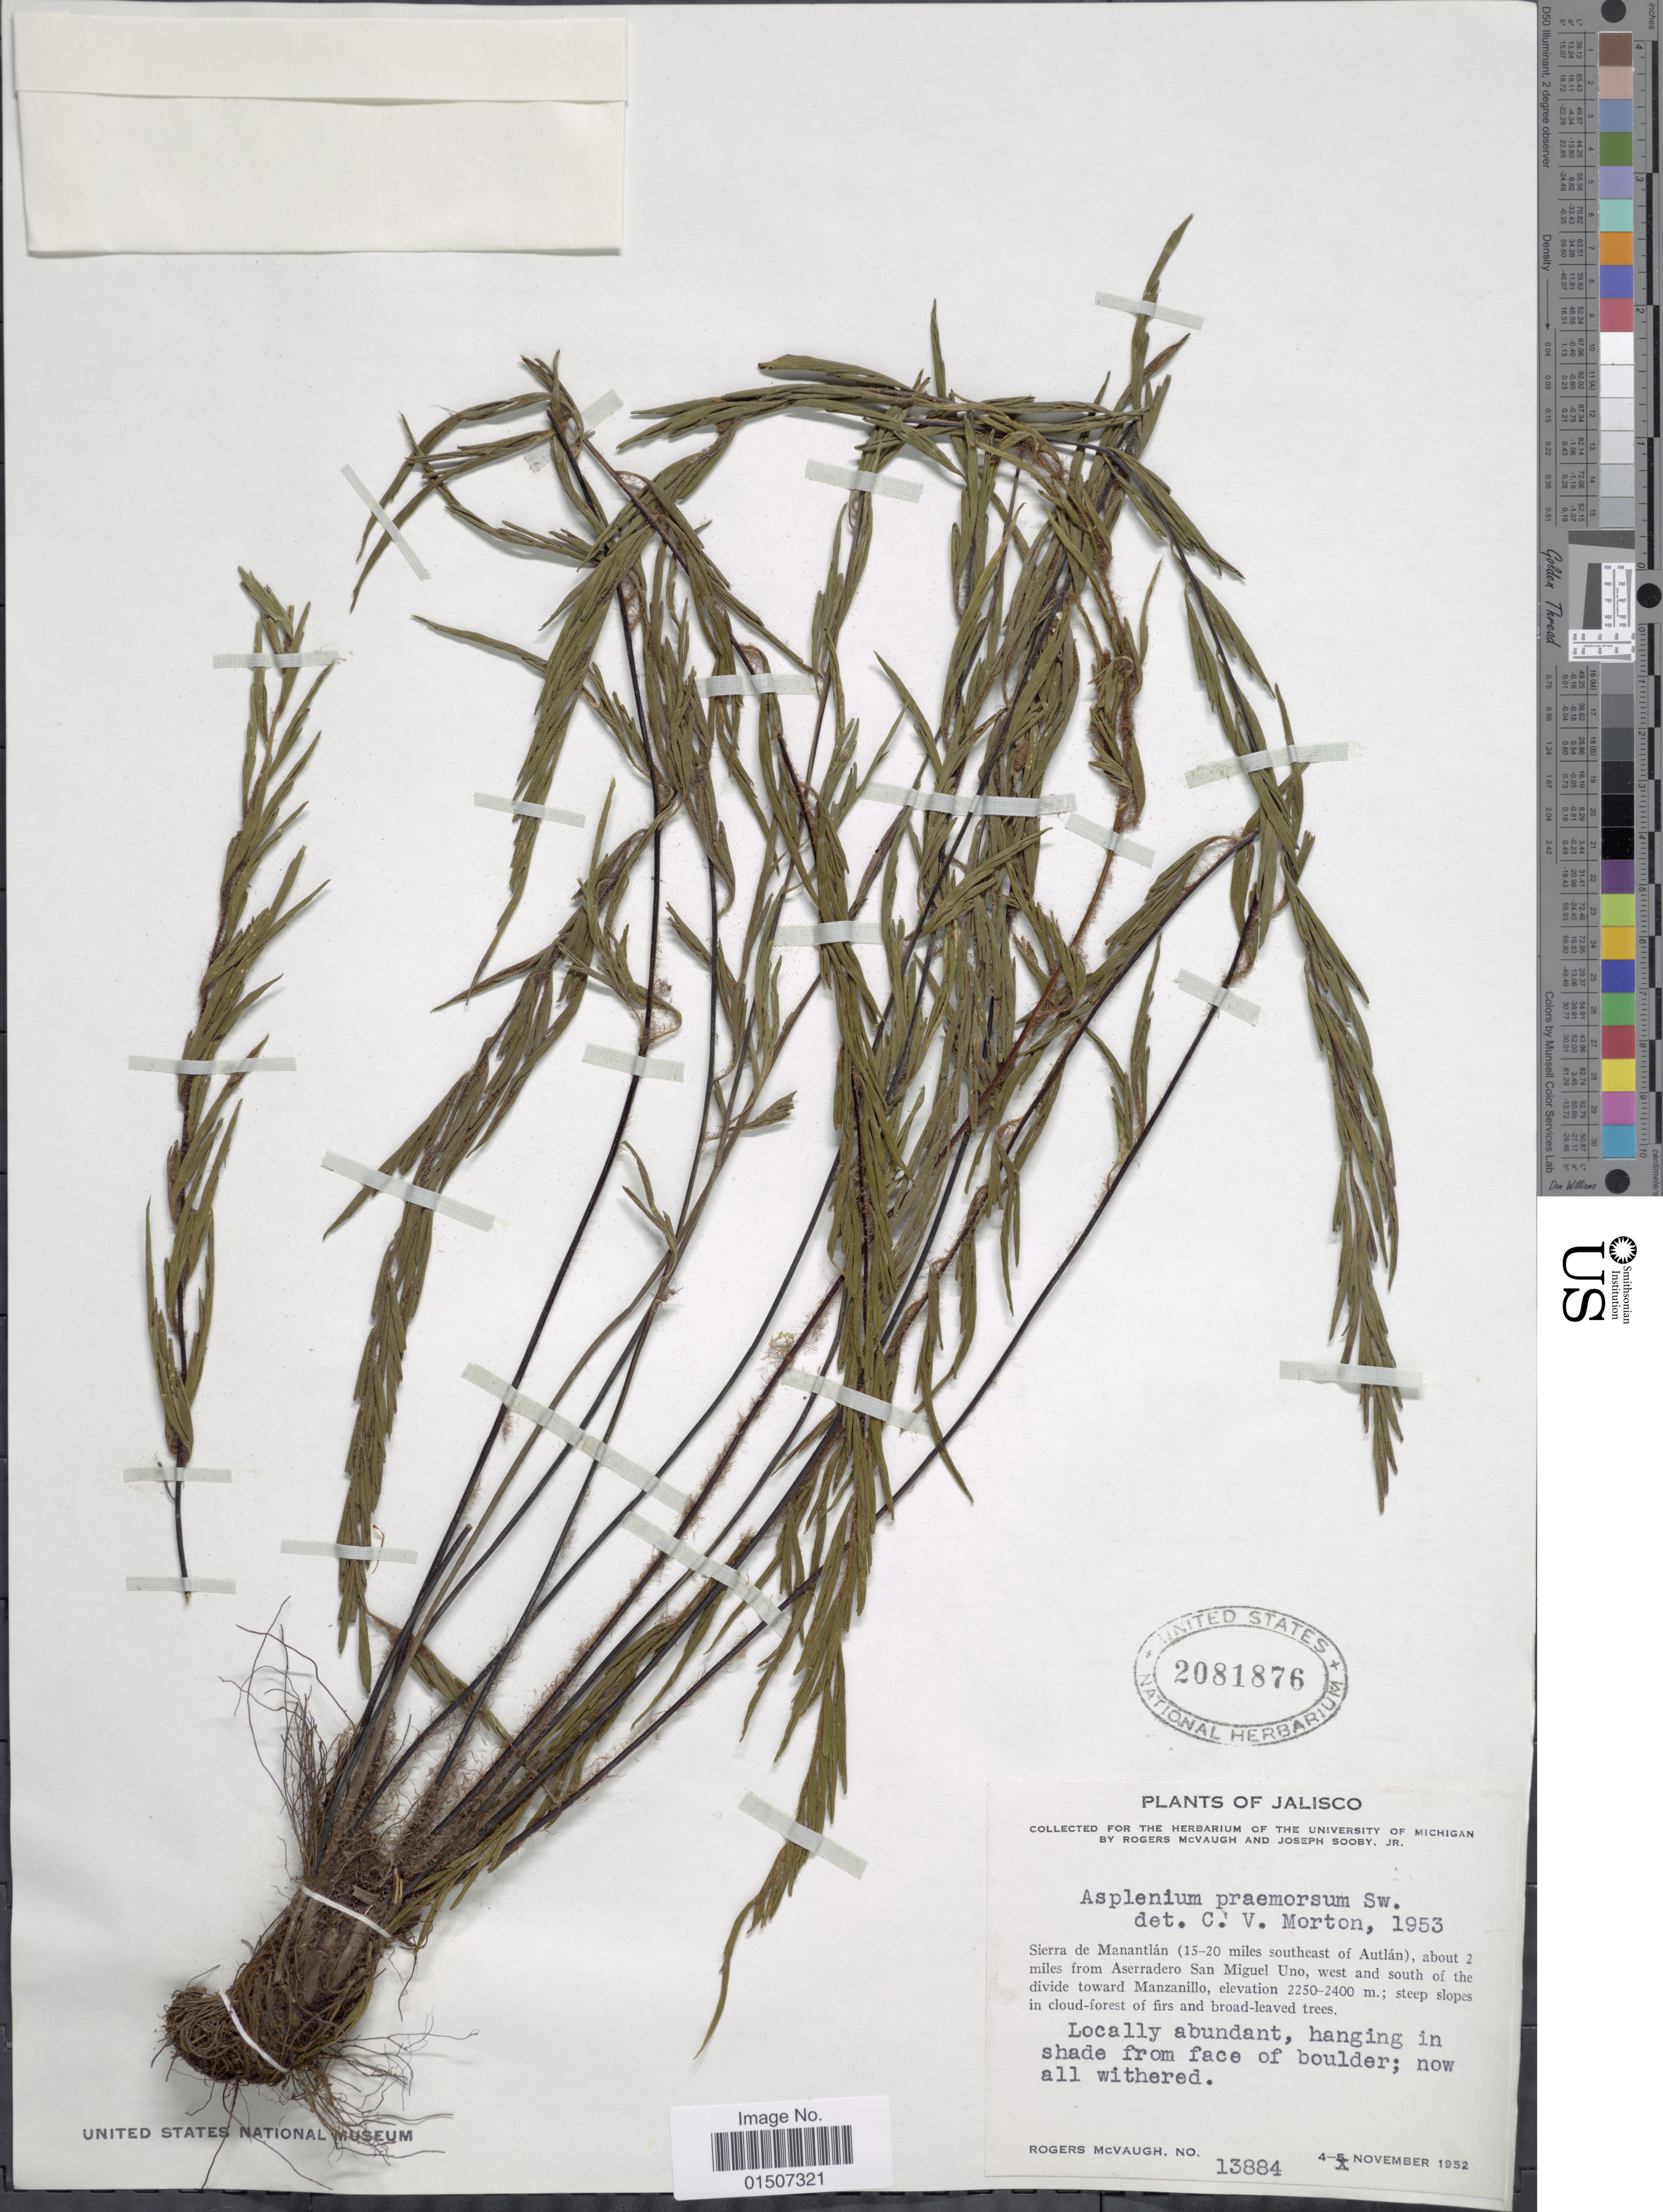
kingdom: Plantae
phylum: Tracheophyta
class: Polypodiopsida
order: Polypodiales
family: Aspleniaceae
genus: Asplenium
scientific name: Asplenium praemorsum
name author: Sw.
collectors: R. McVaugh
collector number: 13884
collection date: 1952-11-04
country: Mexico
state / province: Jalisco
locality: Sierra de Manantlán (15-20 miles southeast of Autlán), about 2 miles from Aserradero San Miguel Uno, west and south of the divide toward Manzanillo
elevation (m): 2250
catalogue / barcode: US 2081876